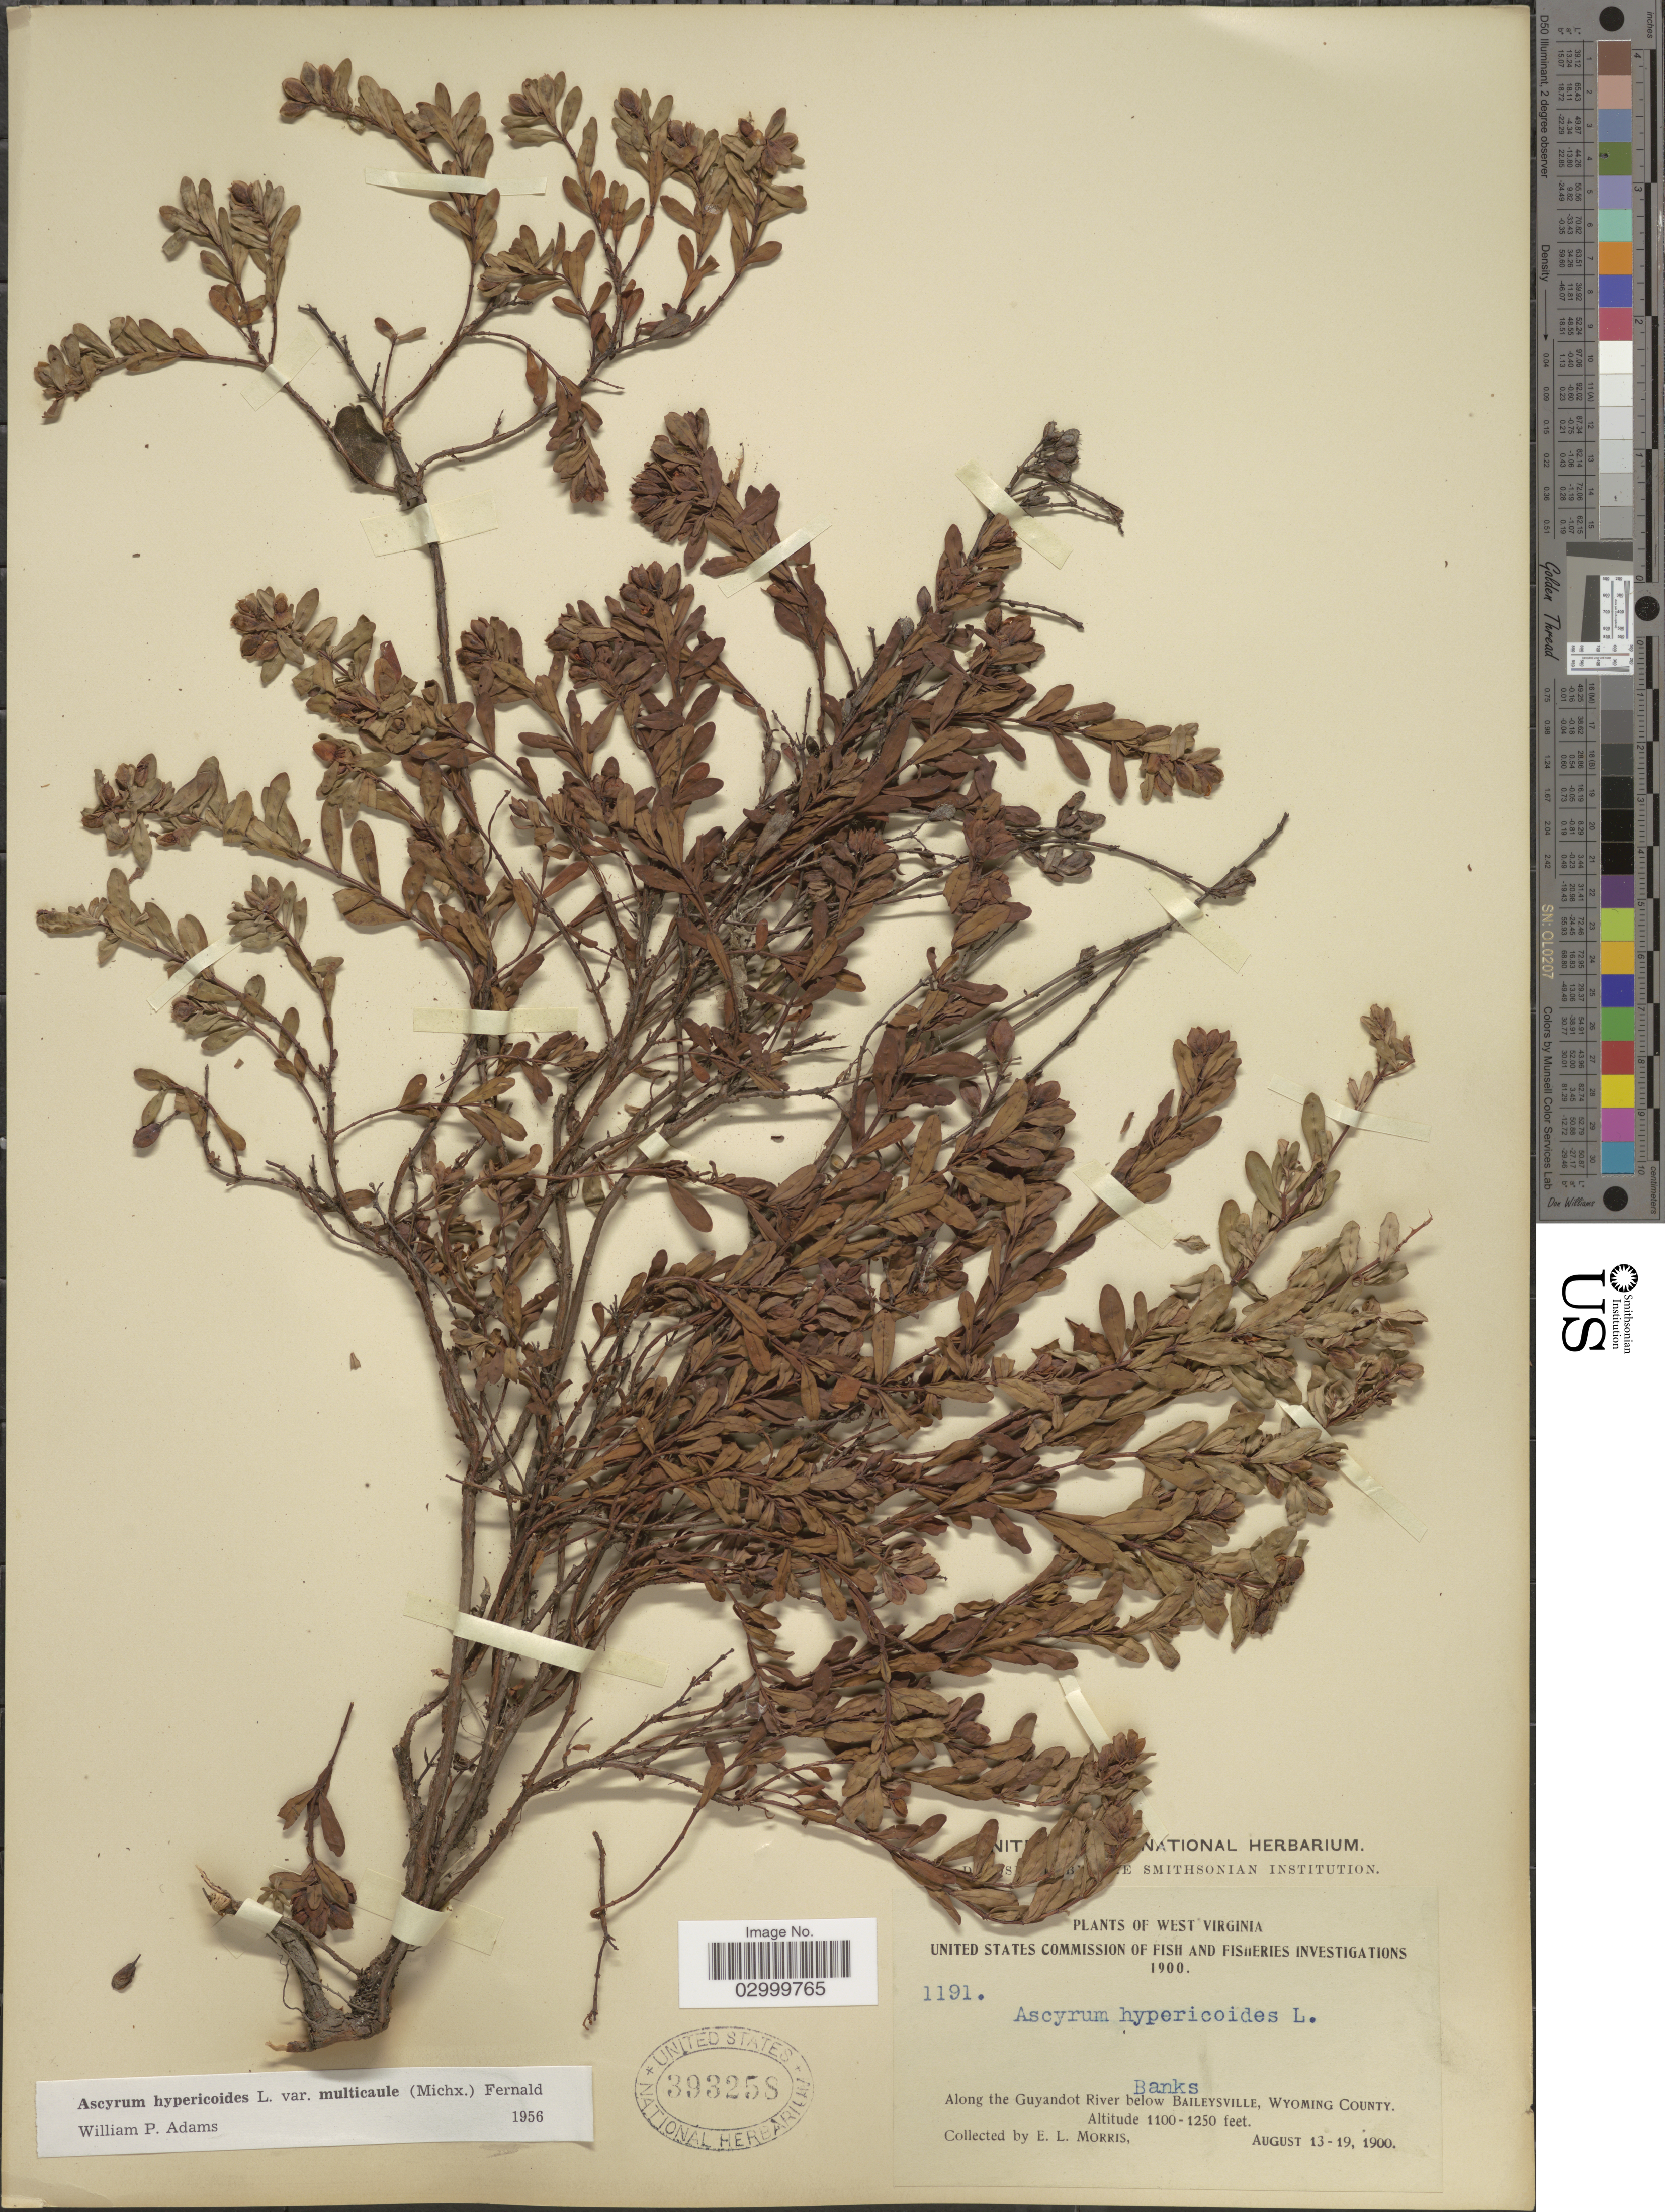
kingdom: Plantae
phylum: Tracheophyta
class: Magnoliopsida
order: Malpighiales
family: Hypericaceae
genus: Hypericum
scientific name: Hypericum stragulum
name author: W.P. Adams & N. Robson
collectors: E. Morris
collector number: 1191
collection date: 1900-08-13/1900-08-19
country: United States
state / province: West Virginia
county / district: Wyoming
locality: Along the Guyandot River below Baileysville, Wyoming County.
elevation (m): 335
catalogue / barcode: US 393258